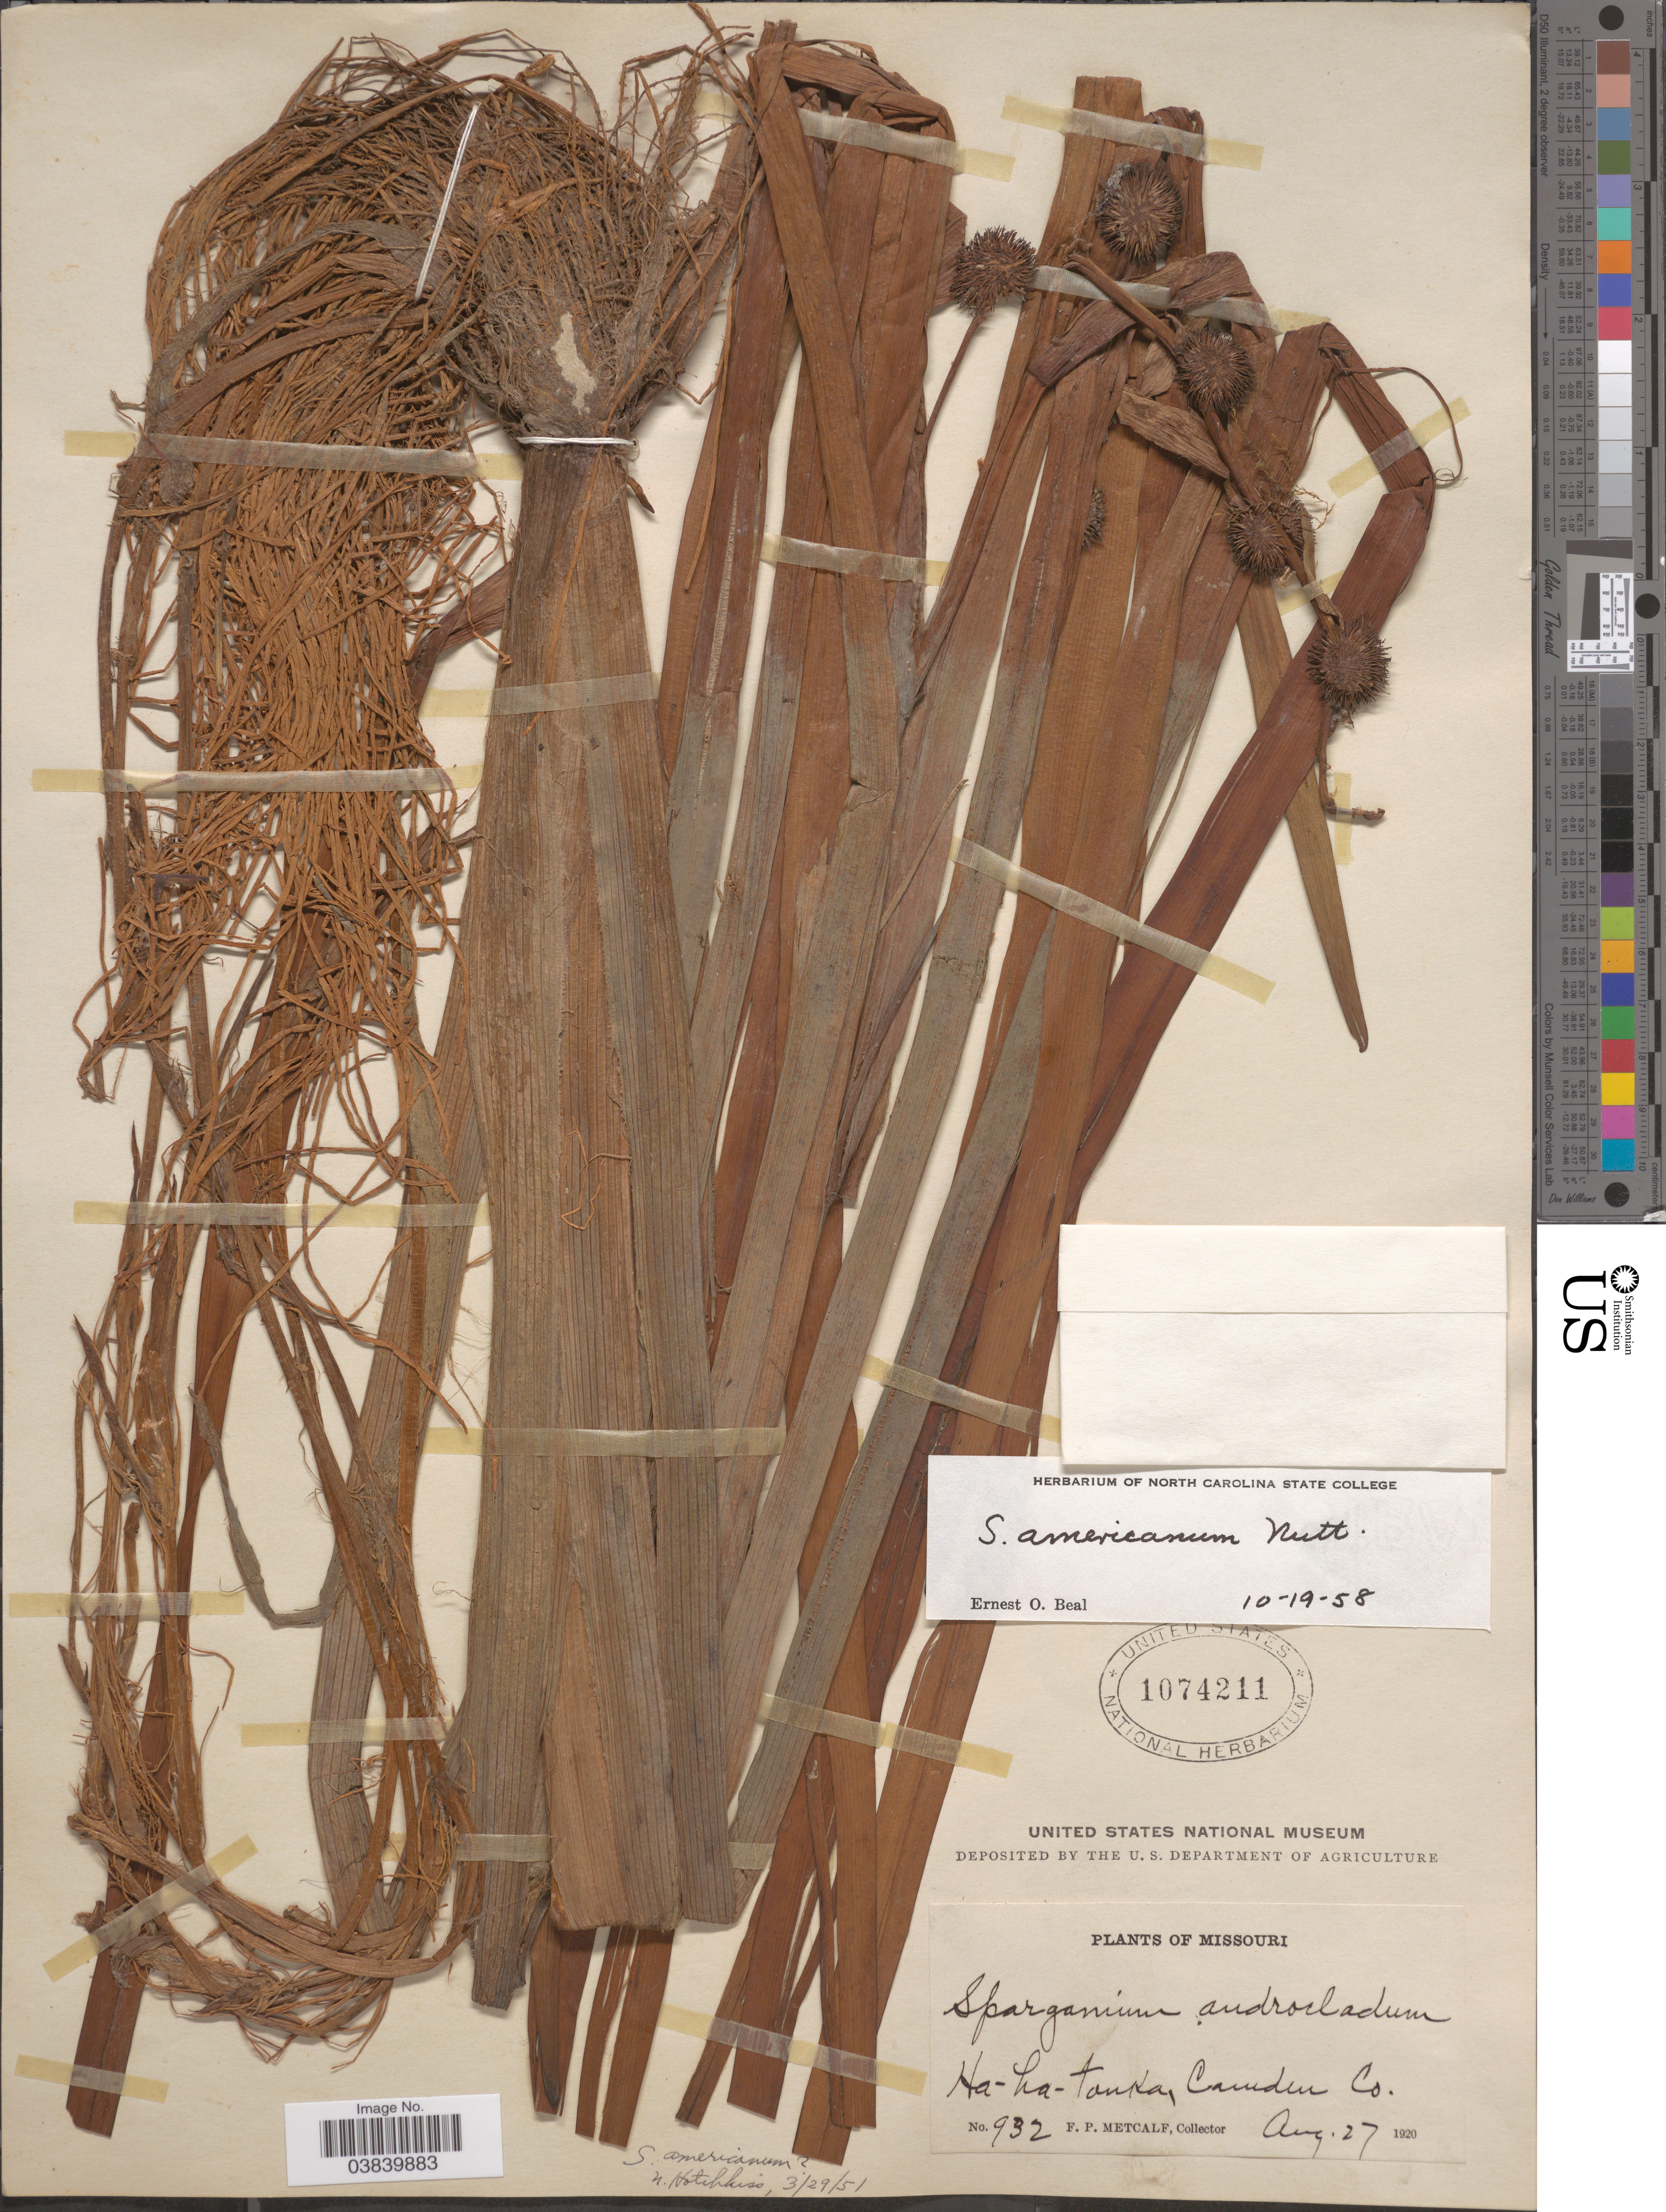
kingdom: Plantae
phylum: Tracheophyta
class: Liliopsida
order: Poales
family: Typhaceae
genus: Sparganium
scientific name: Sparganium americanum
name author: Nutt.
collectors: F. Metcalf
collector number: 932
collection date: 1920-08-27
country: United States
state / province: Missouri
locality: Ha-ha-tonka, Camden Co.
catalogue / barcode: US 1074211